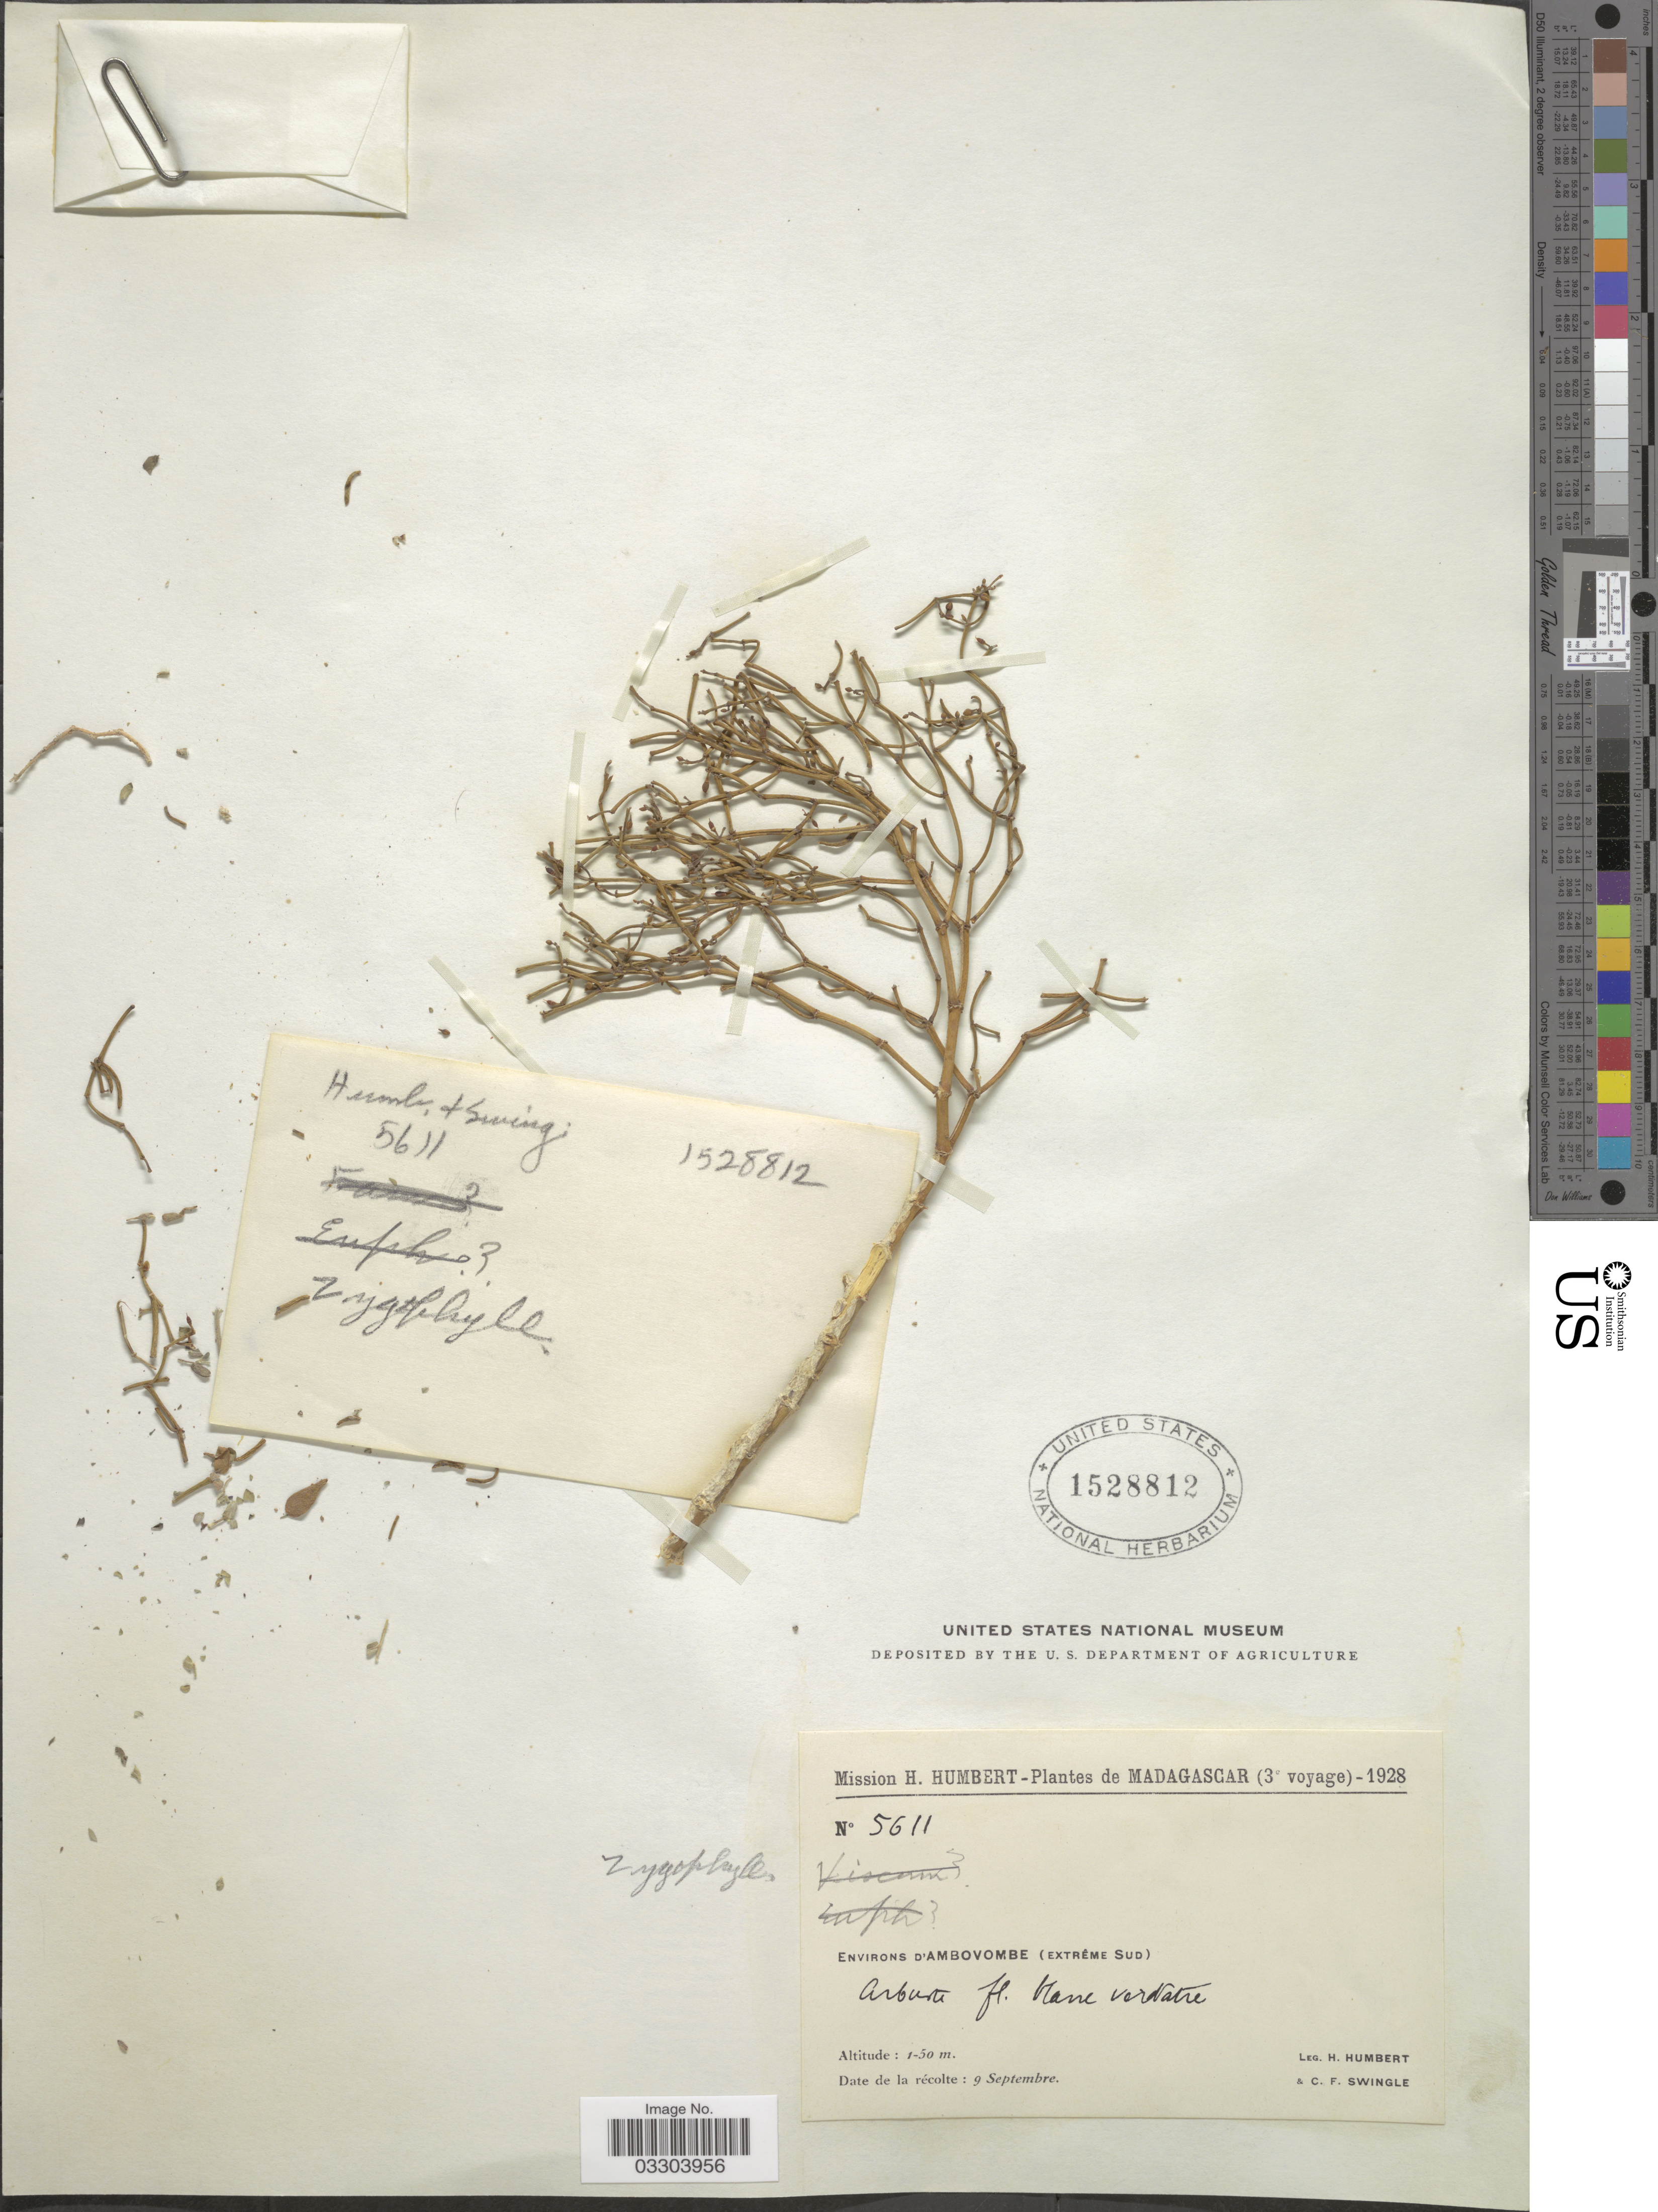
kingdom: Plantae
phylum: Tracheophyta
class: Magnoliopsida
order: Zygophyllales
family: Zygophyllaceae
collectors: H. Humbert & C. Swingle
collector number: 5611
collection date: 1928-09-09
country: Madagascar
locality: Environs d'Ambovombe (Extréme Sud).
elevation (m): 1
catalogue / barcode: US 1528812